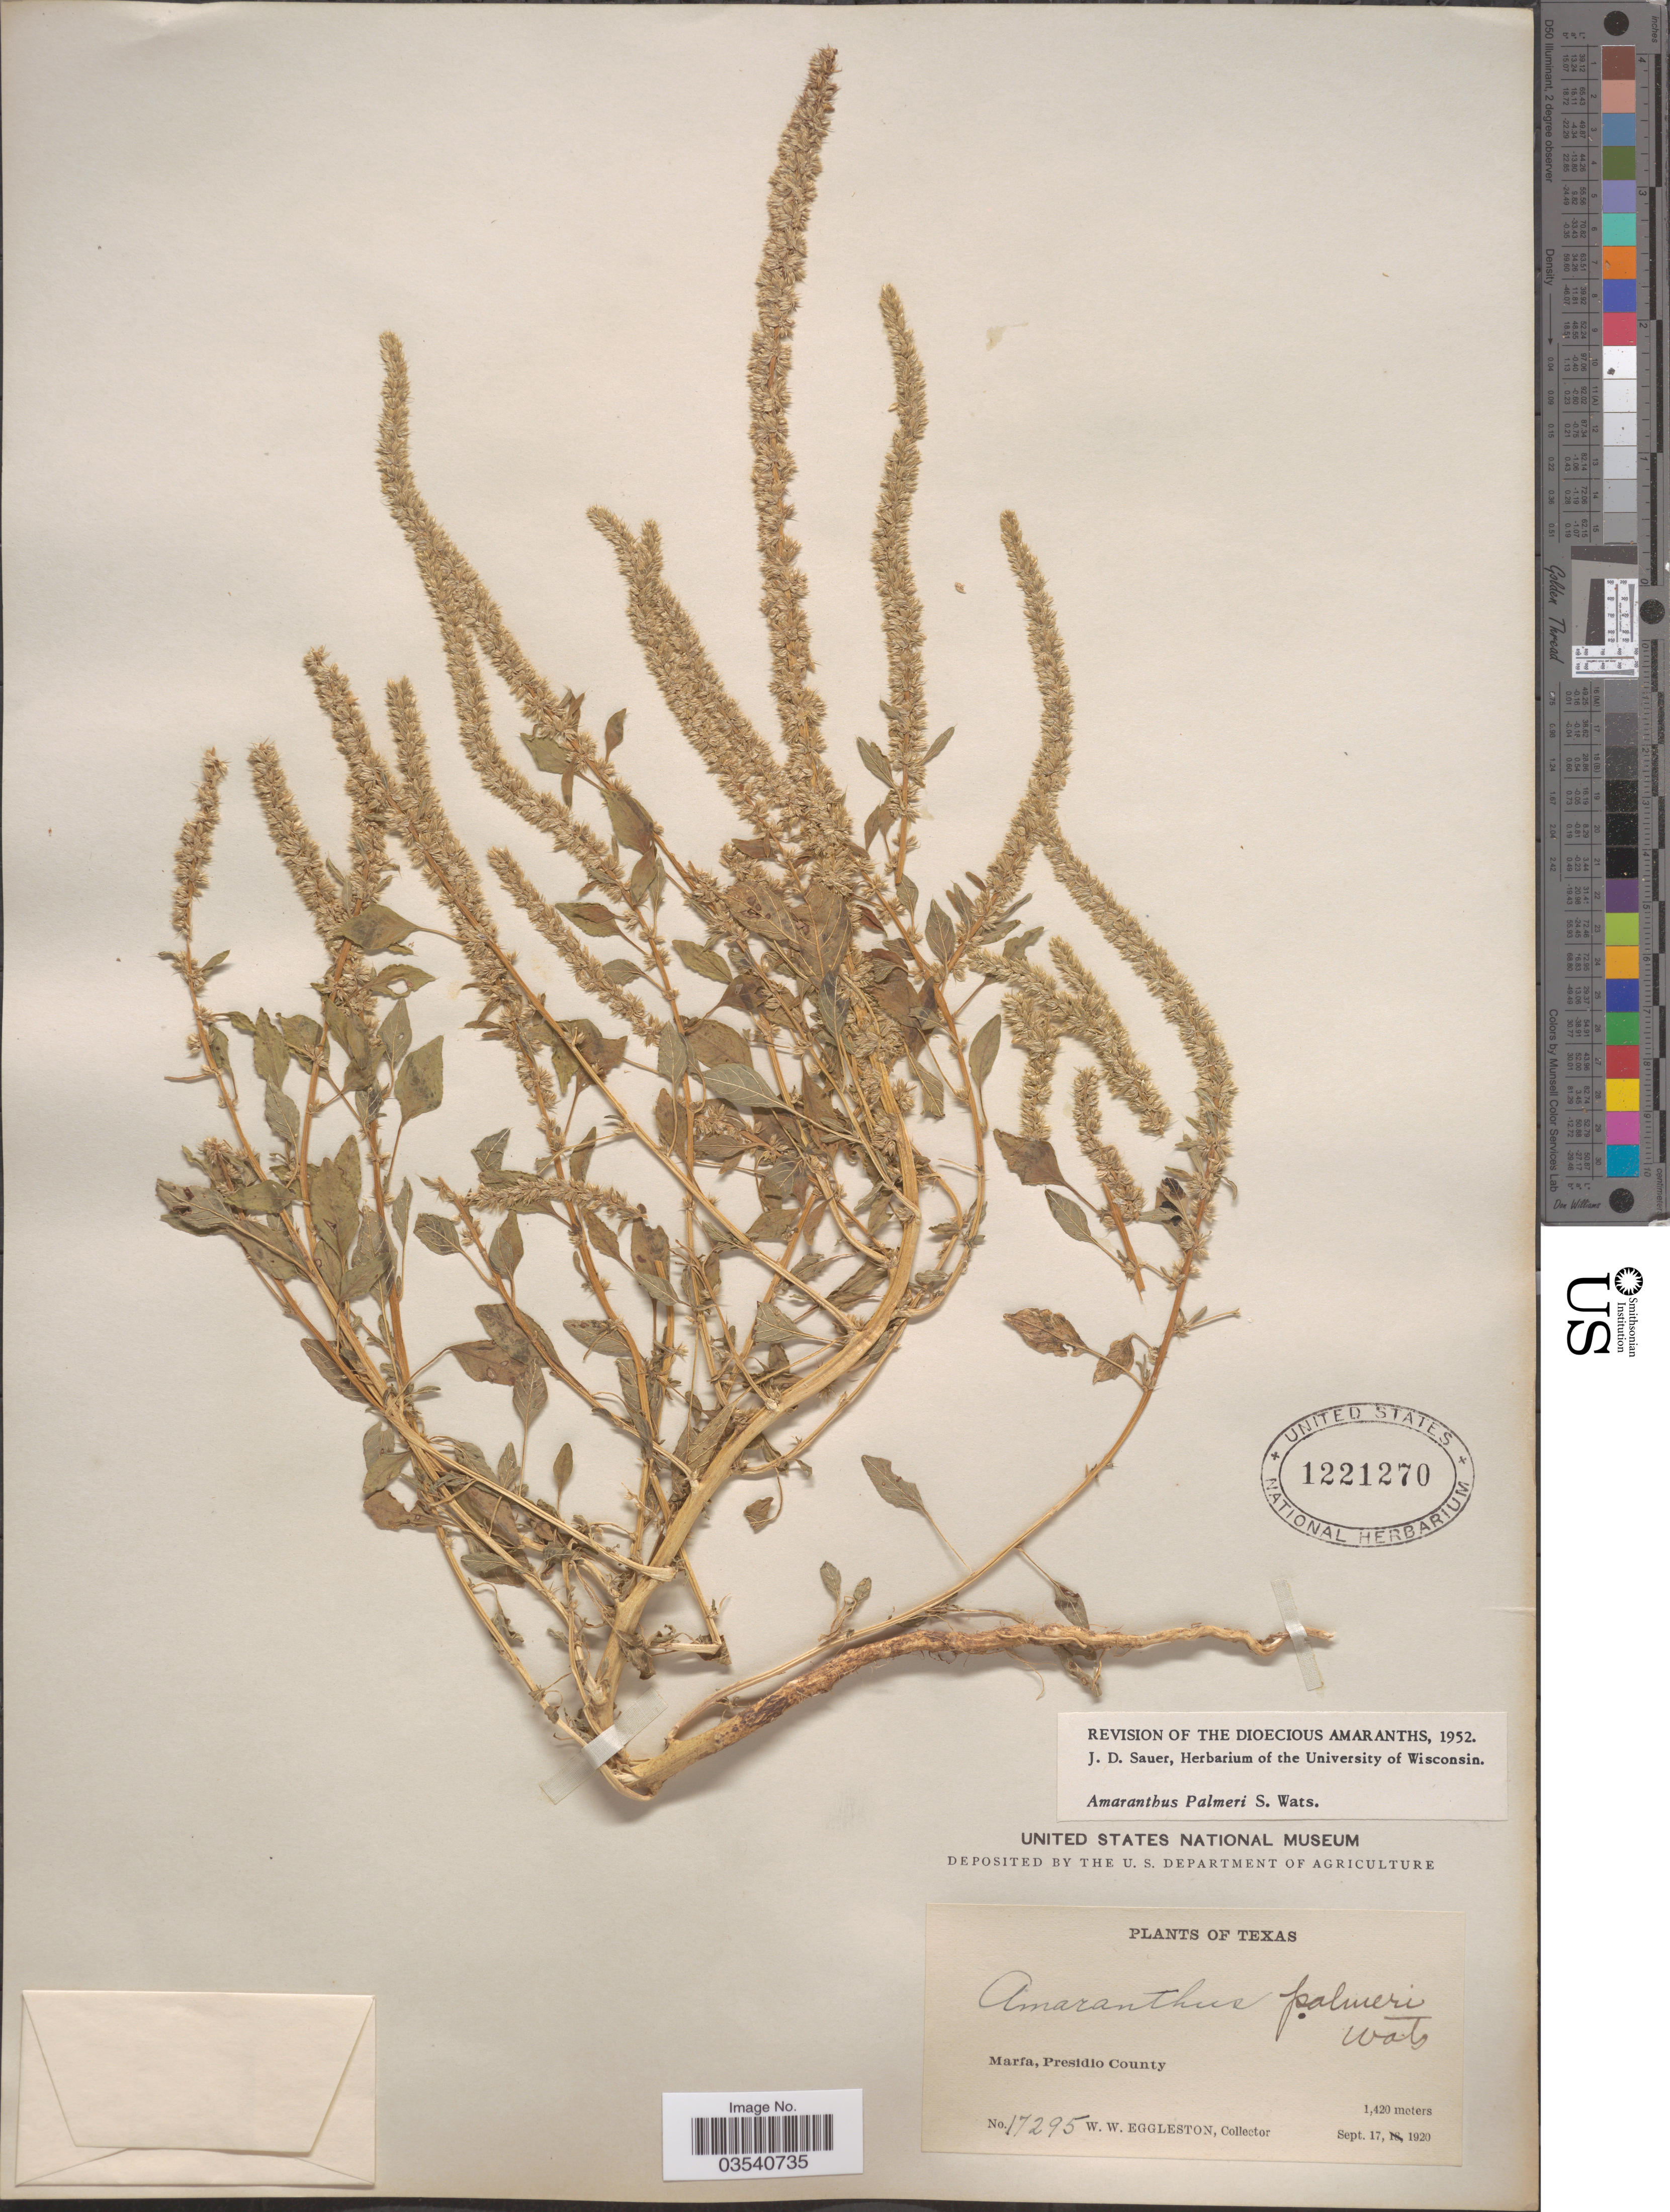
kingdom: Plantae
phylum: Tracheophyta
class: Magnoliopsida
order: Caryophyllales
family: Amaranthaceae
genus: Amaranthus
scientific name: Amaranthus palmeri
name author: S. Watson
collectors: W. W. Eggleston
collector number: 17295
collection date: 1920-09-17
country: United States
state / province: Texas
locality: María, Presidio County.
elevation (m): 1420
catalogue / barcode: US 1221270